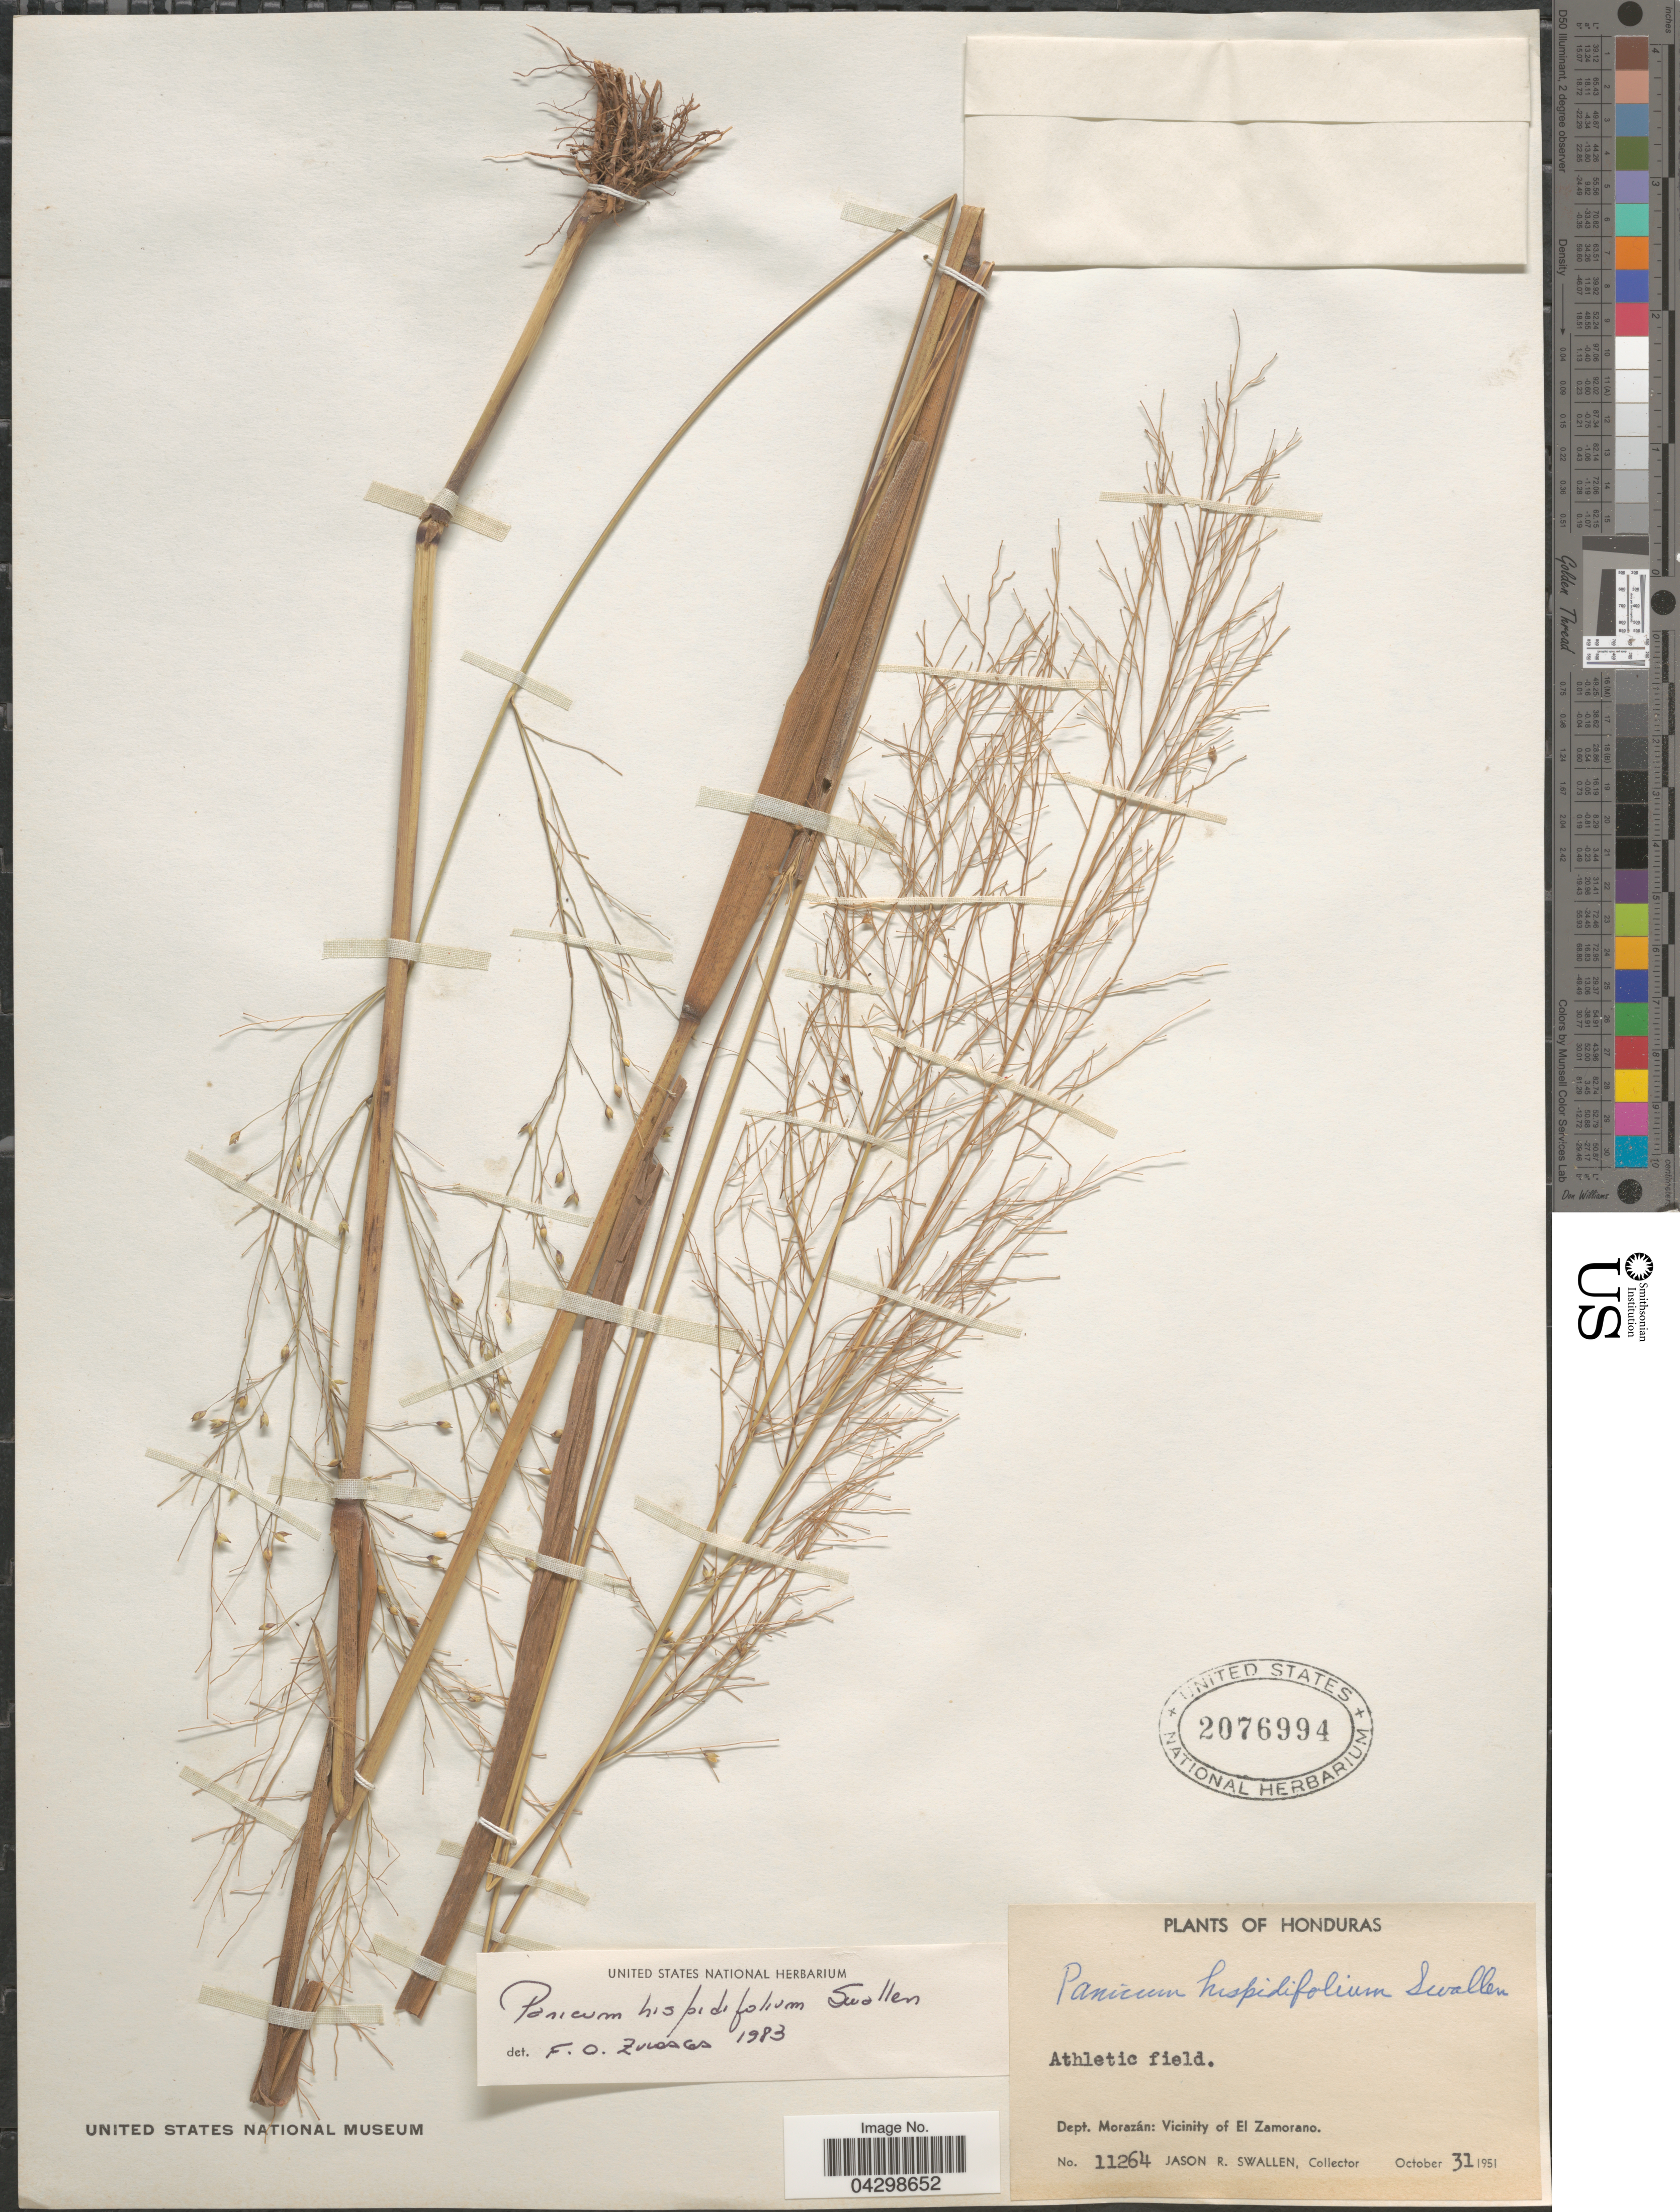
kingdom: Plantae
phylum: Tracheophyta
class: Liliopsida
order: Poales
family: Poaceae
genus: Panicum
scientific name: Panicum hispidifolium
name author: Swallen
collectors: J. R. Swallen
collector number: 11264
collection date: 1951-10-31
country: Honduras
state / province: Fco. Morazán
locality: Dept. Morazán: Vicinity of El Zamorano.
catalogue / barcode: US 2076994